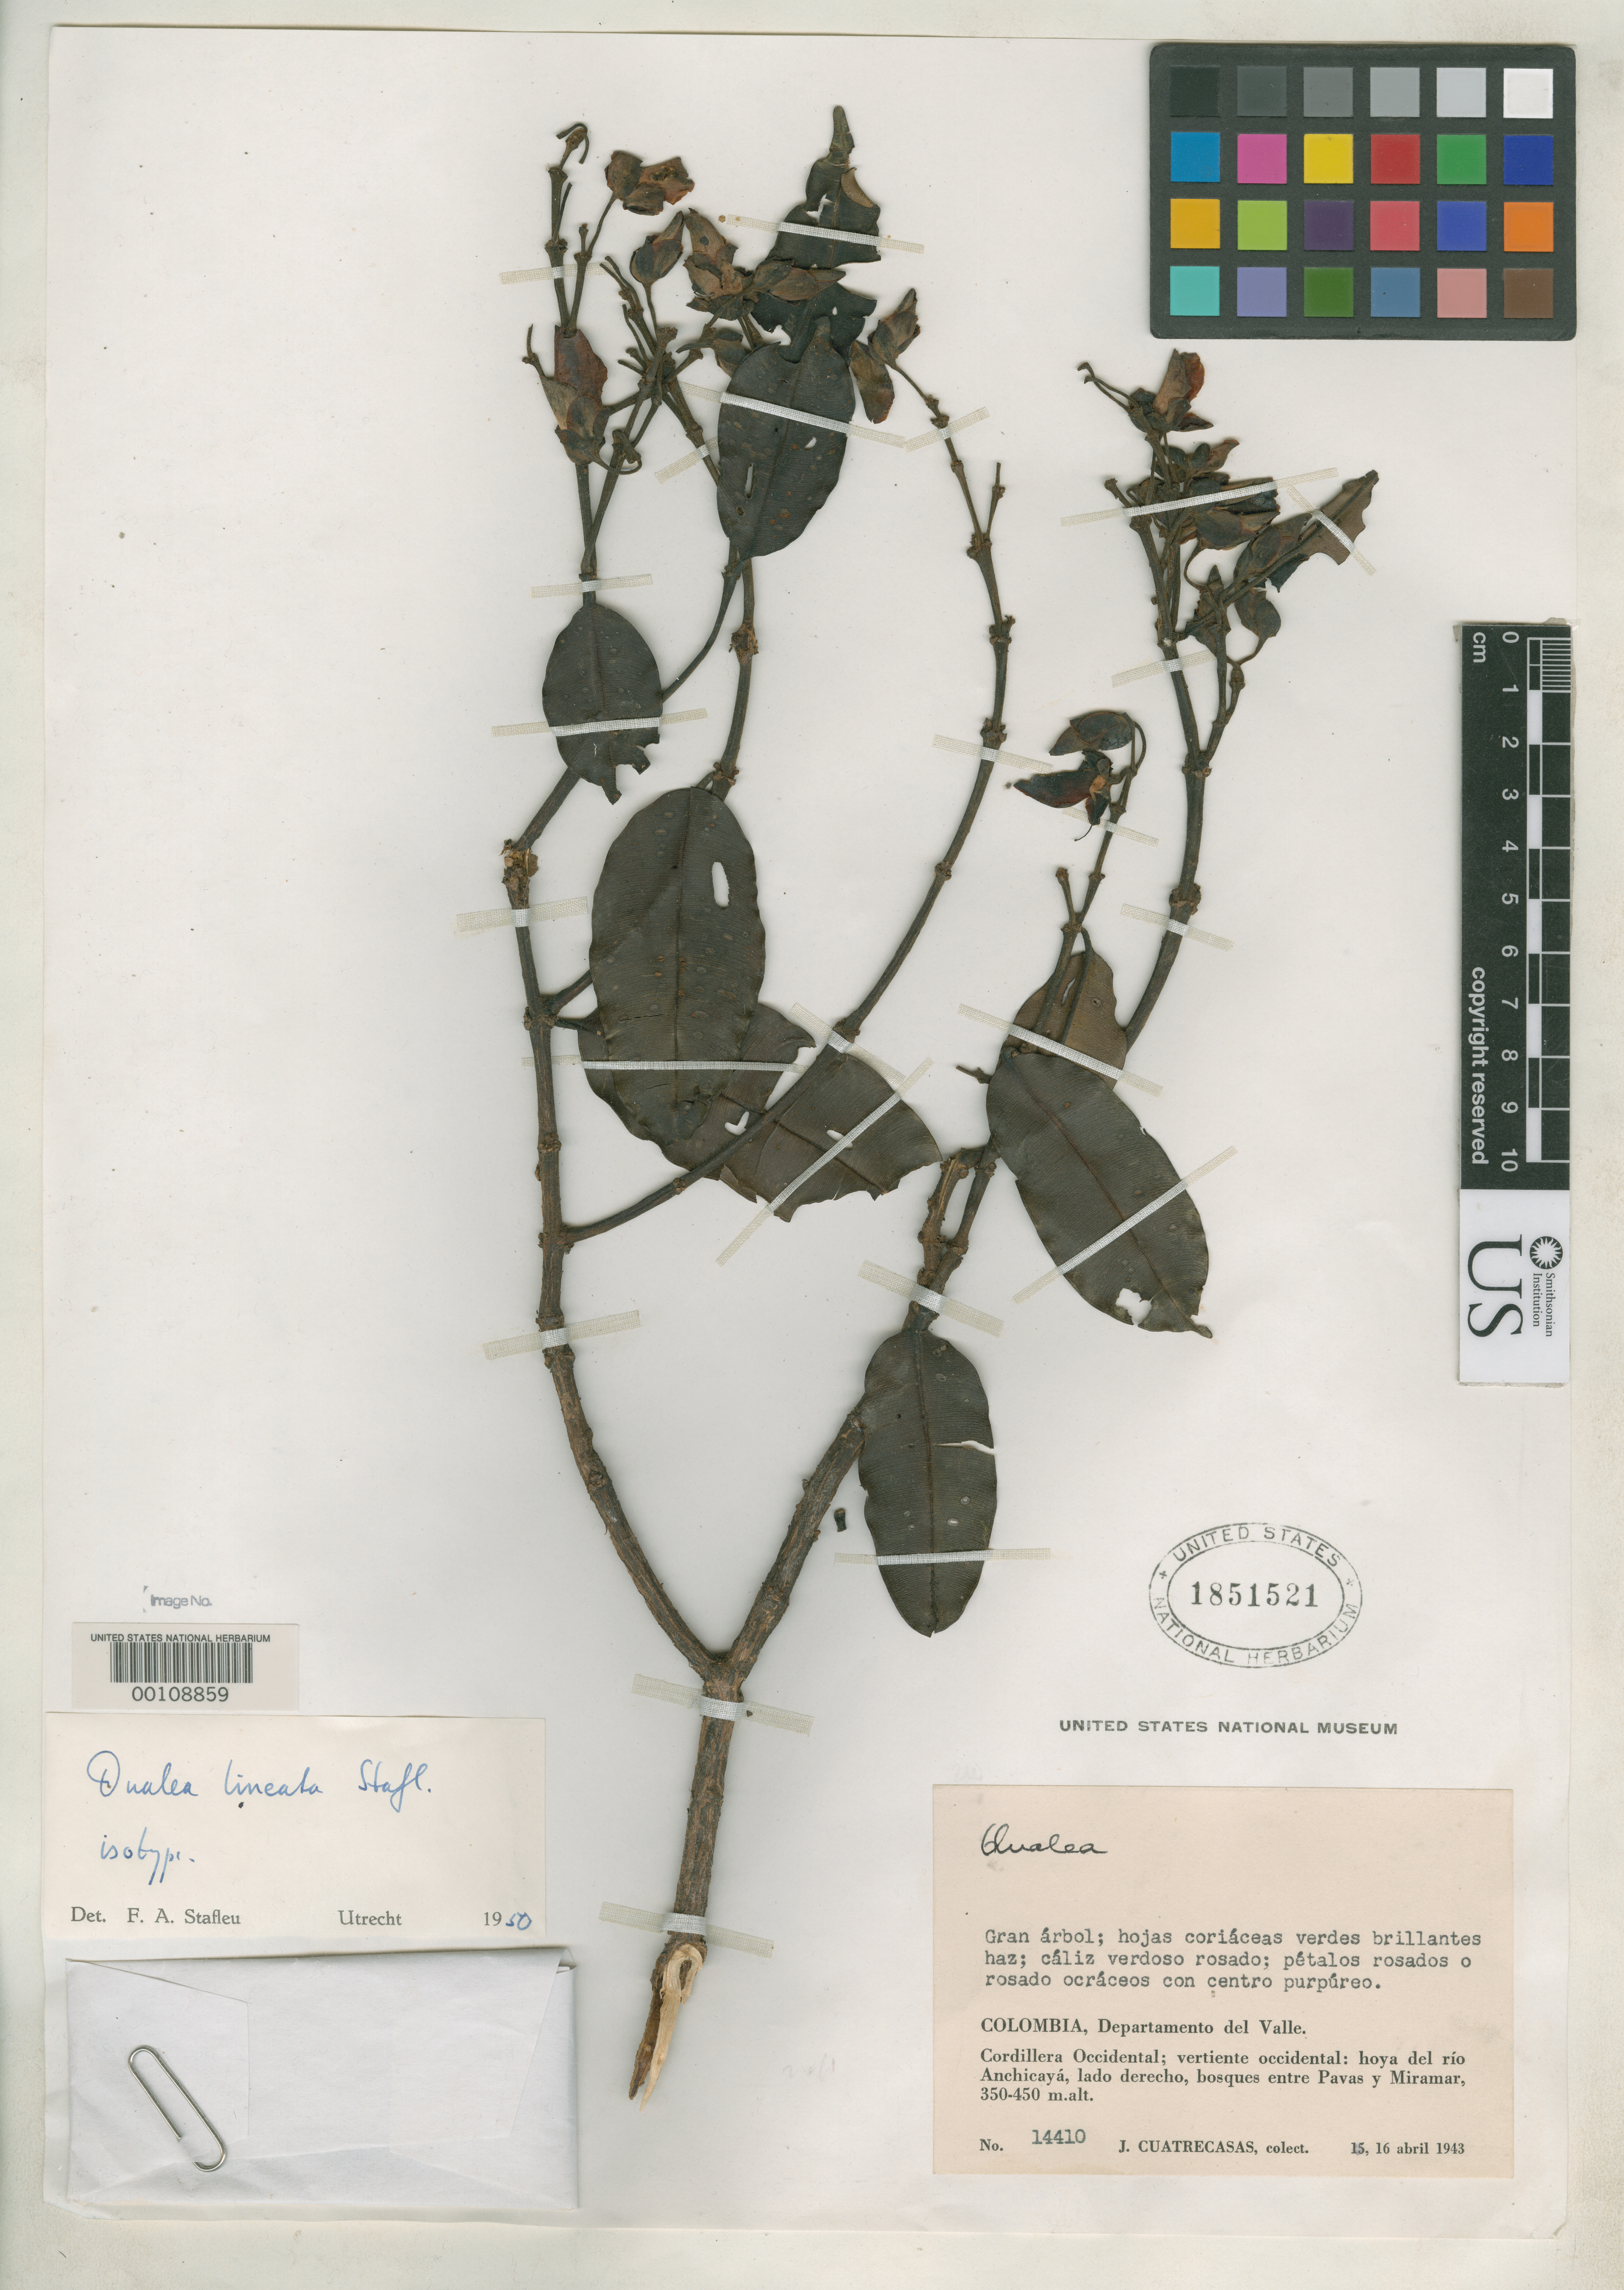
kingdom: Plantae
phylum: Tracheophyta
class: Magnoliopsida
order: Myrtales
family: Vochysiaceae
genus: Qualea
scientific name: Qualea lineata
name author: Stafleu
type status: Isotype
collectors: J. Cuatrecasas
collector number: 14410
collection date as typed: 16 Apr 1943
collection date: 1943-04-16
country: Colombia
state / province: Valle del Cauca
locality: Rio Anchicaya, entre Pavas y Miramar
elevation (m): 350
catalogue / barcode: US 1851521